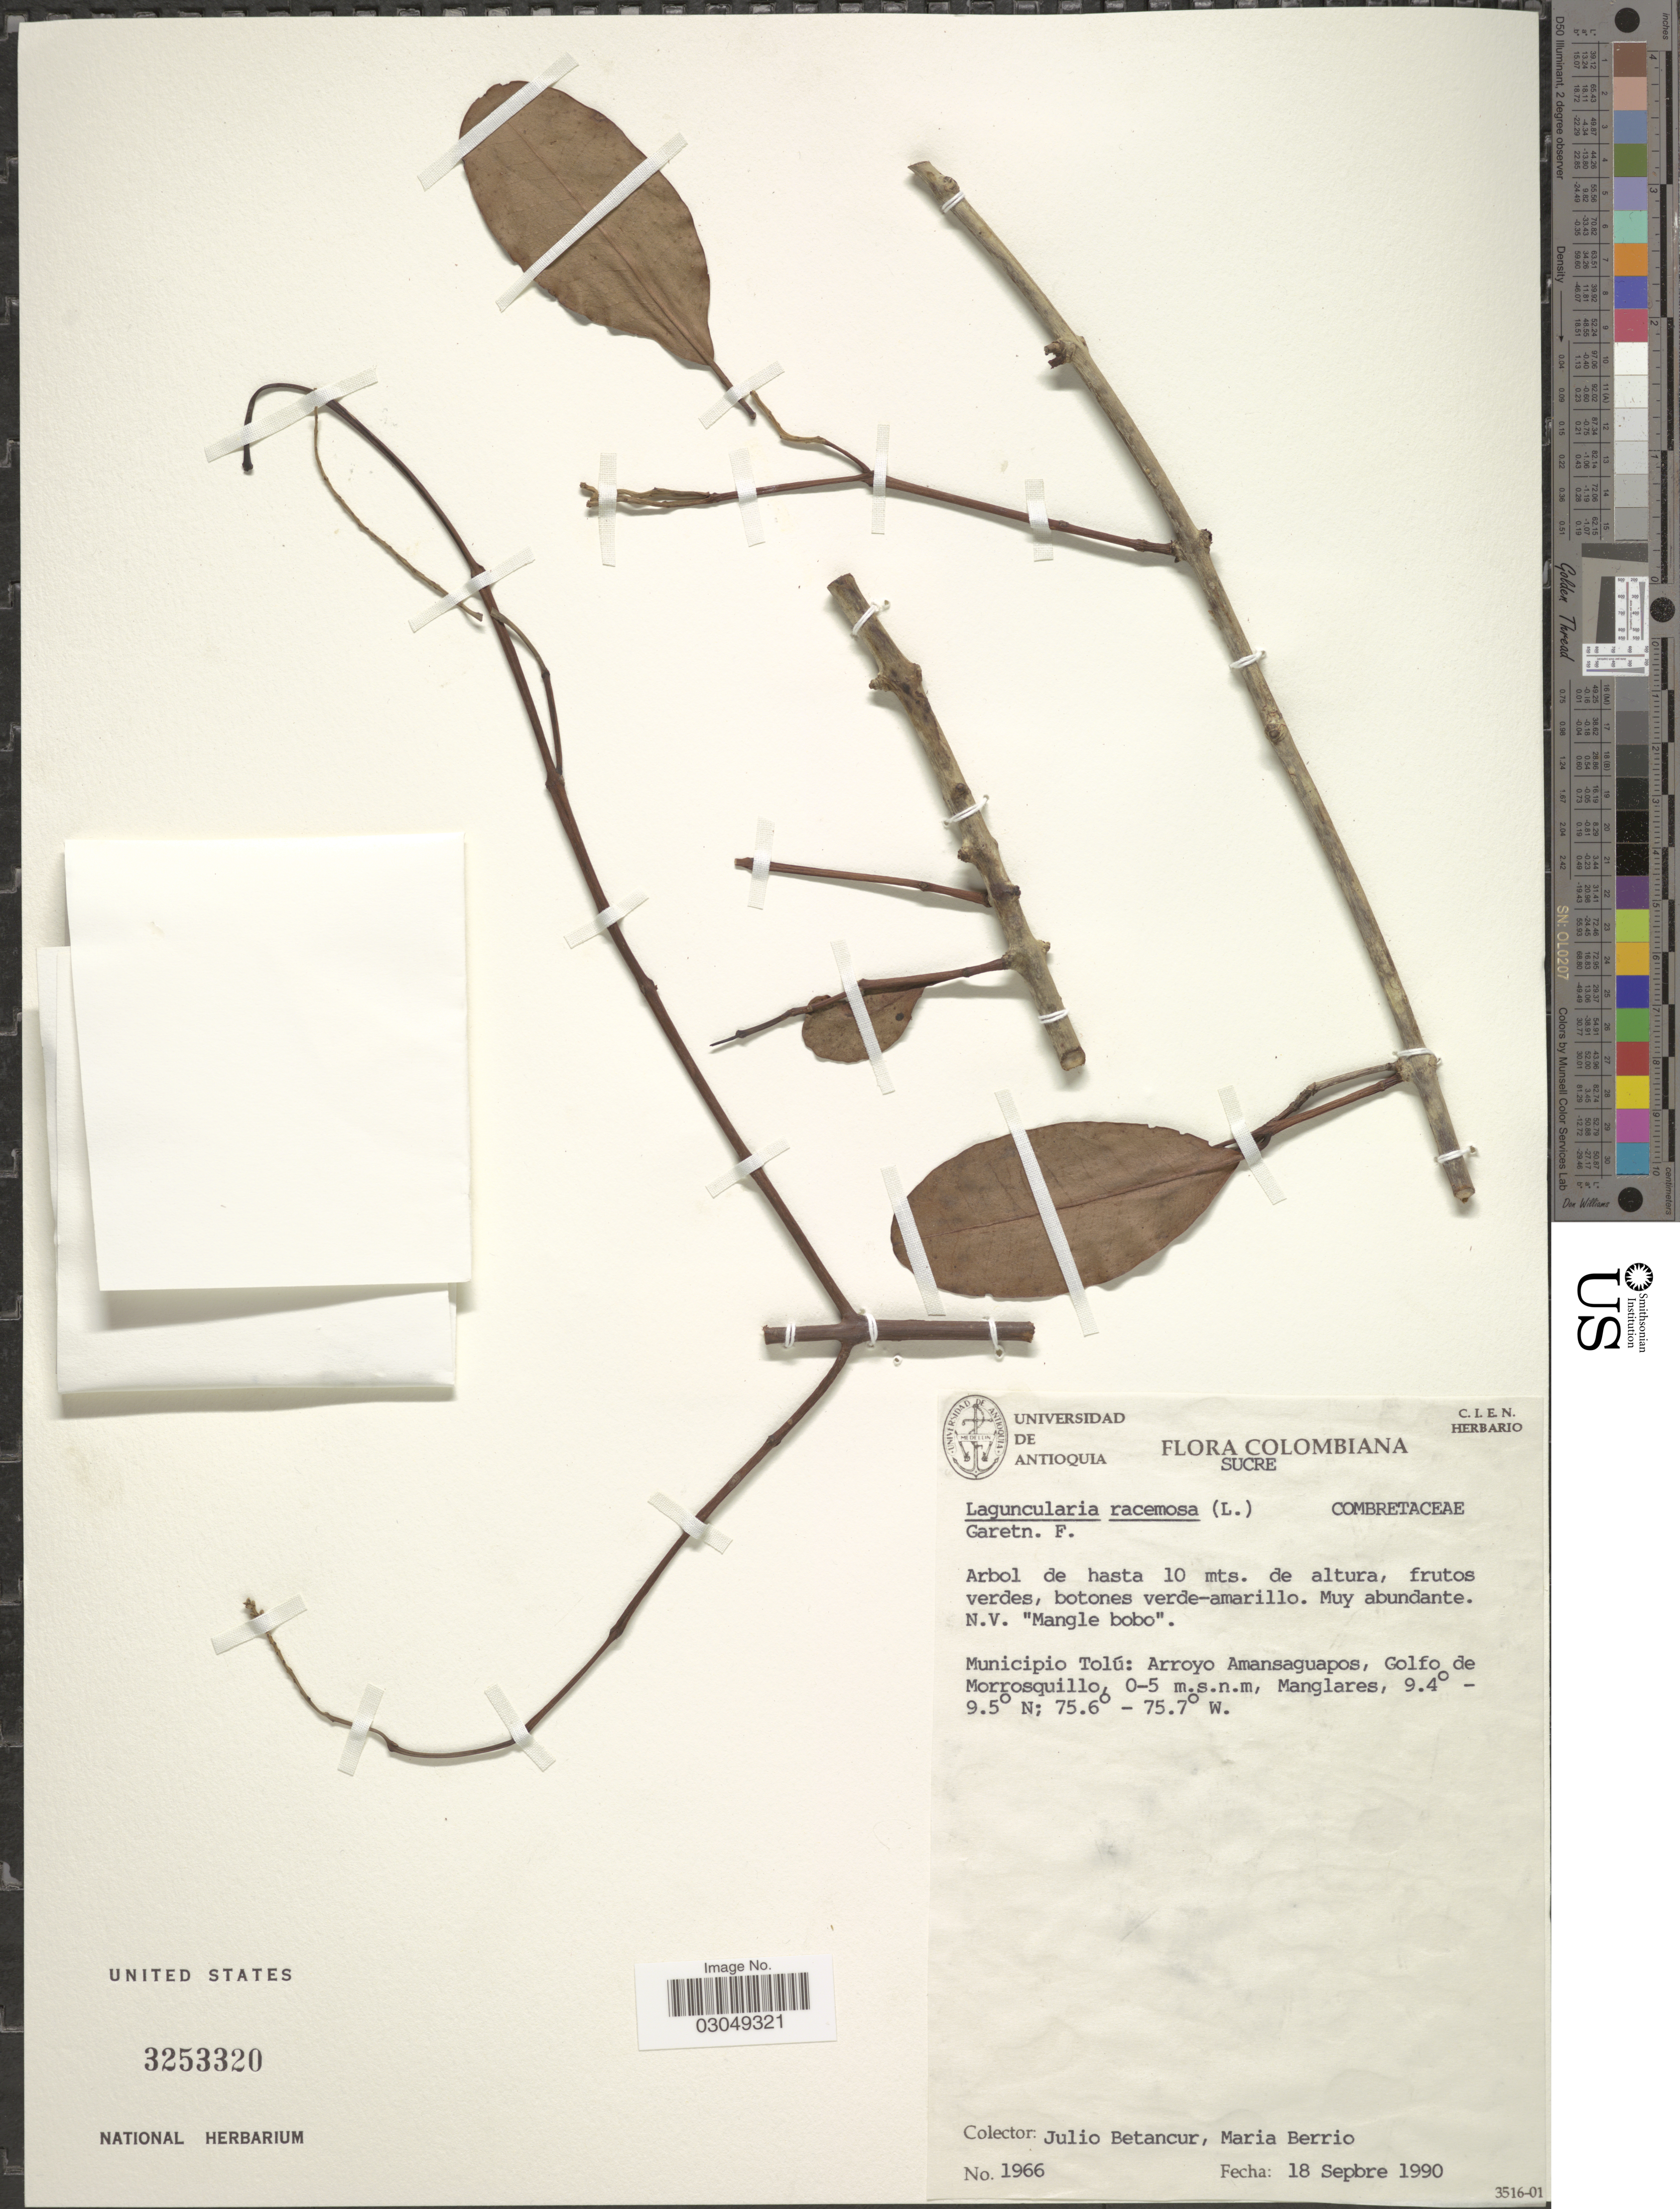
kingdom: Plantae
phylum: Tracheophyta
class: Magnoliopsida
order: Myrtales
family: Combretaceae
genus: Laguncularia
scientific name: Laguncularia racemosa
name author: (L.) C.F. Gaertn.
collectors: J. Betancur & M. Berrio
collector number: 1966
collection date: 1990-09-18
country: Colombia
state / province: Sucre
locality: Municipio Tolú: Arroyo Amansaguapos, Golfo de Morrosquillo, Manglares.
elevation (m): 0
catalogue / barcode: US 3253320